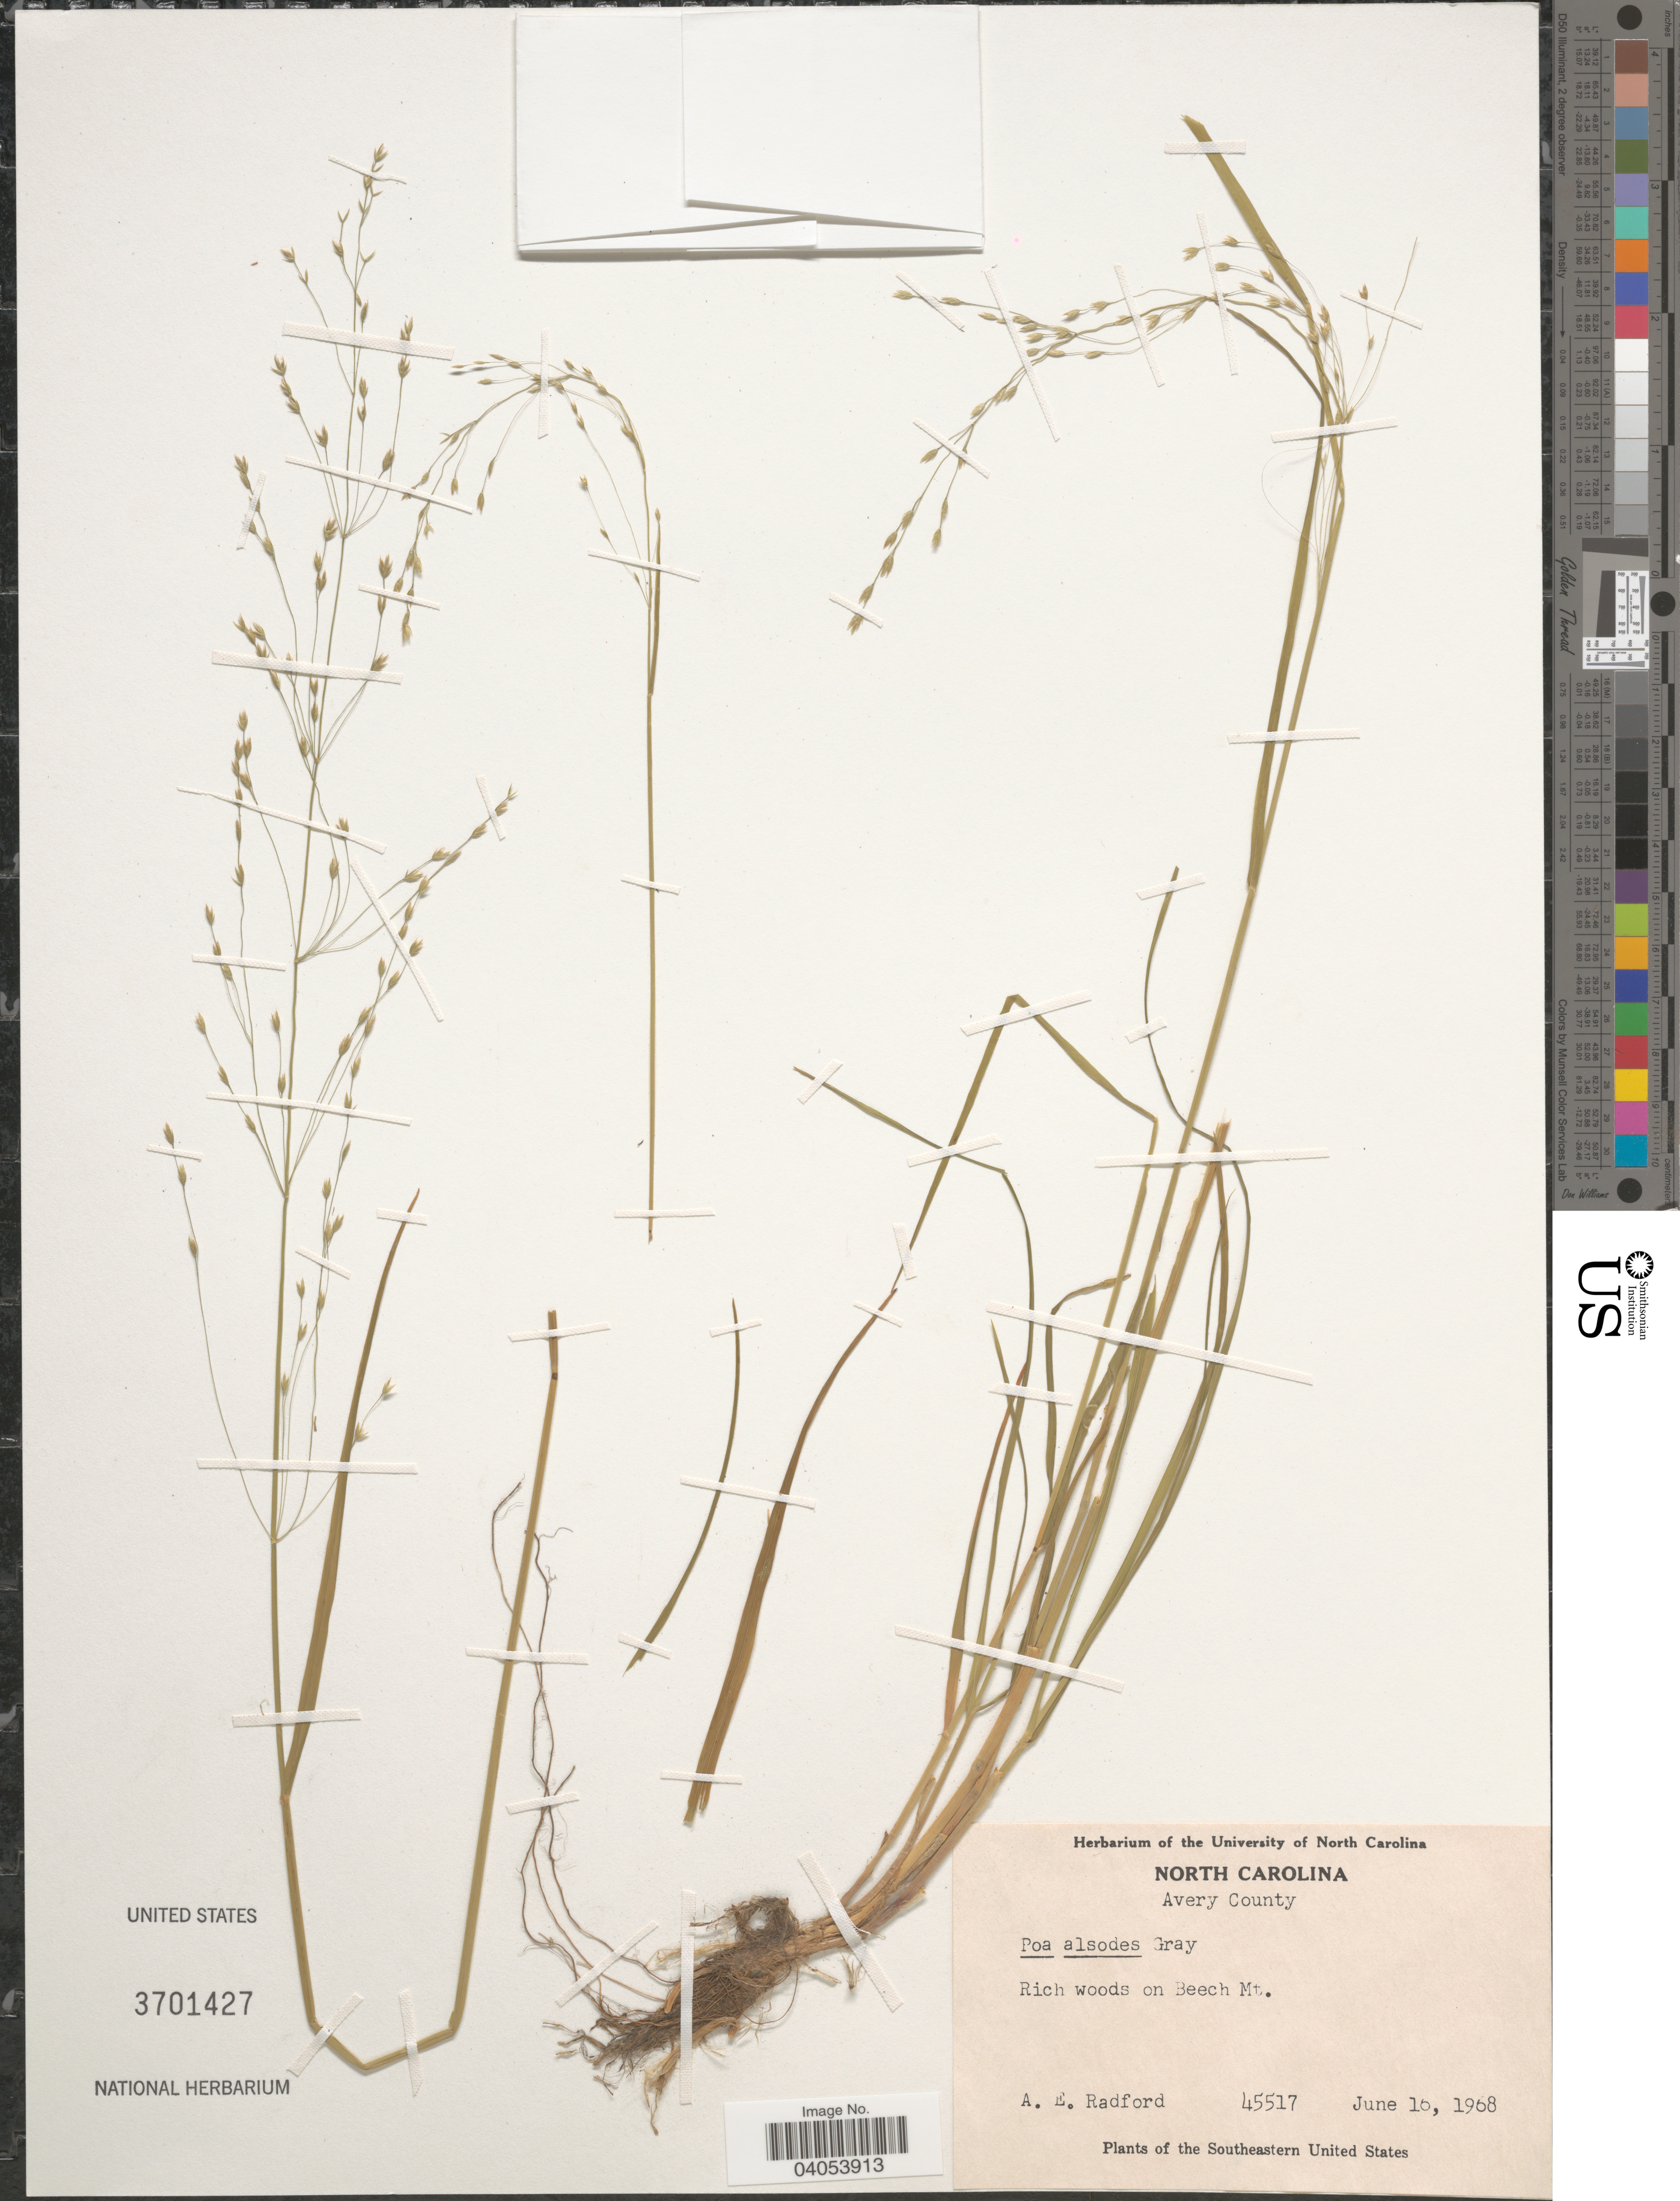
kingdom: Plantae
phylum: Tracheophyta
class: Liliopsida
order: Poales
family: Poaceae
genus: Poa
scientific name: Poa alsodes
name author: A. Gray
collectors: A. E. Radford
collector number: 45517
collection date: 1968-06-10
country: United States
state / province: North Carolina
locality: Avery County. Rich woods on Beech Mt.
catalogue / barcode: US 3701427